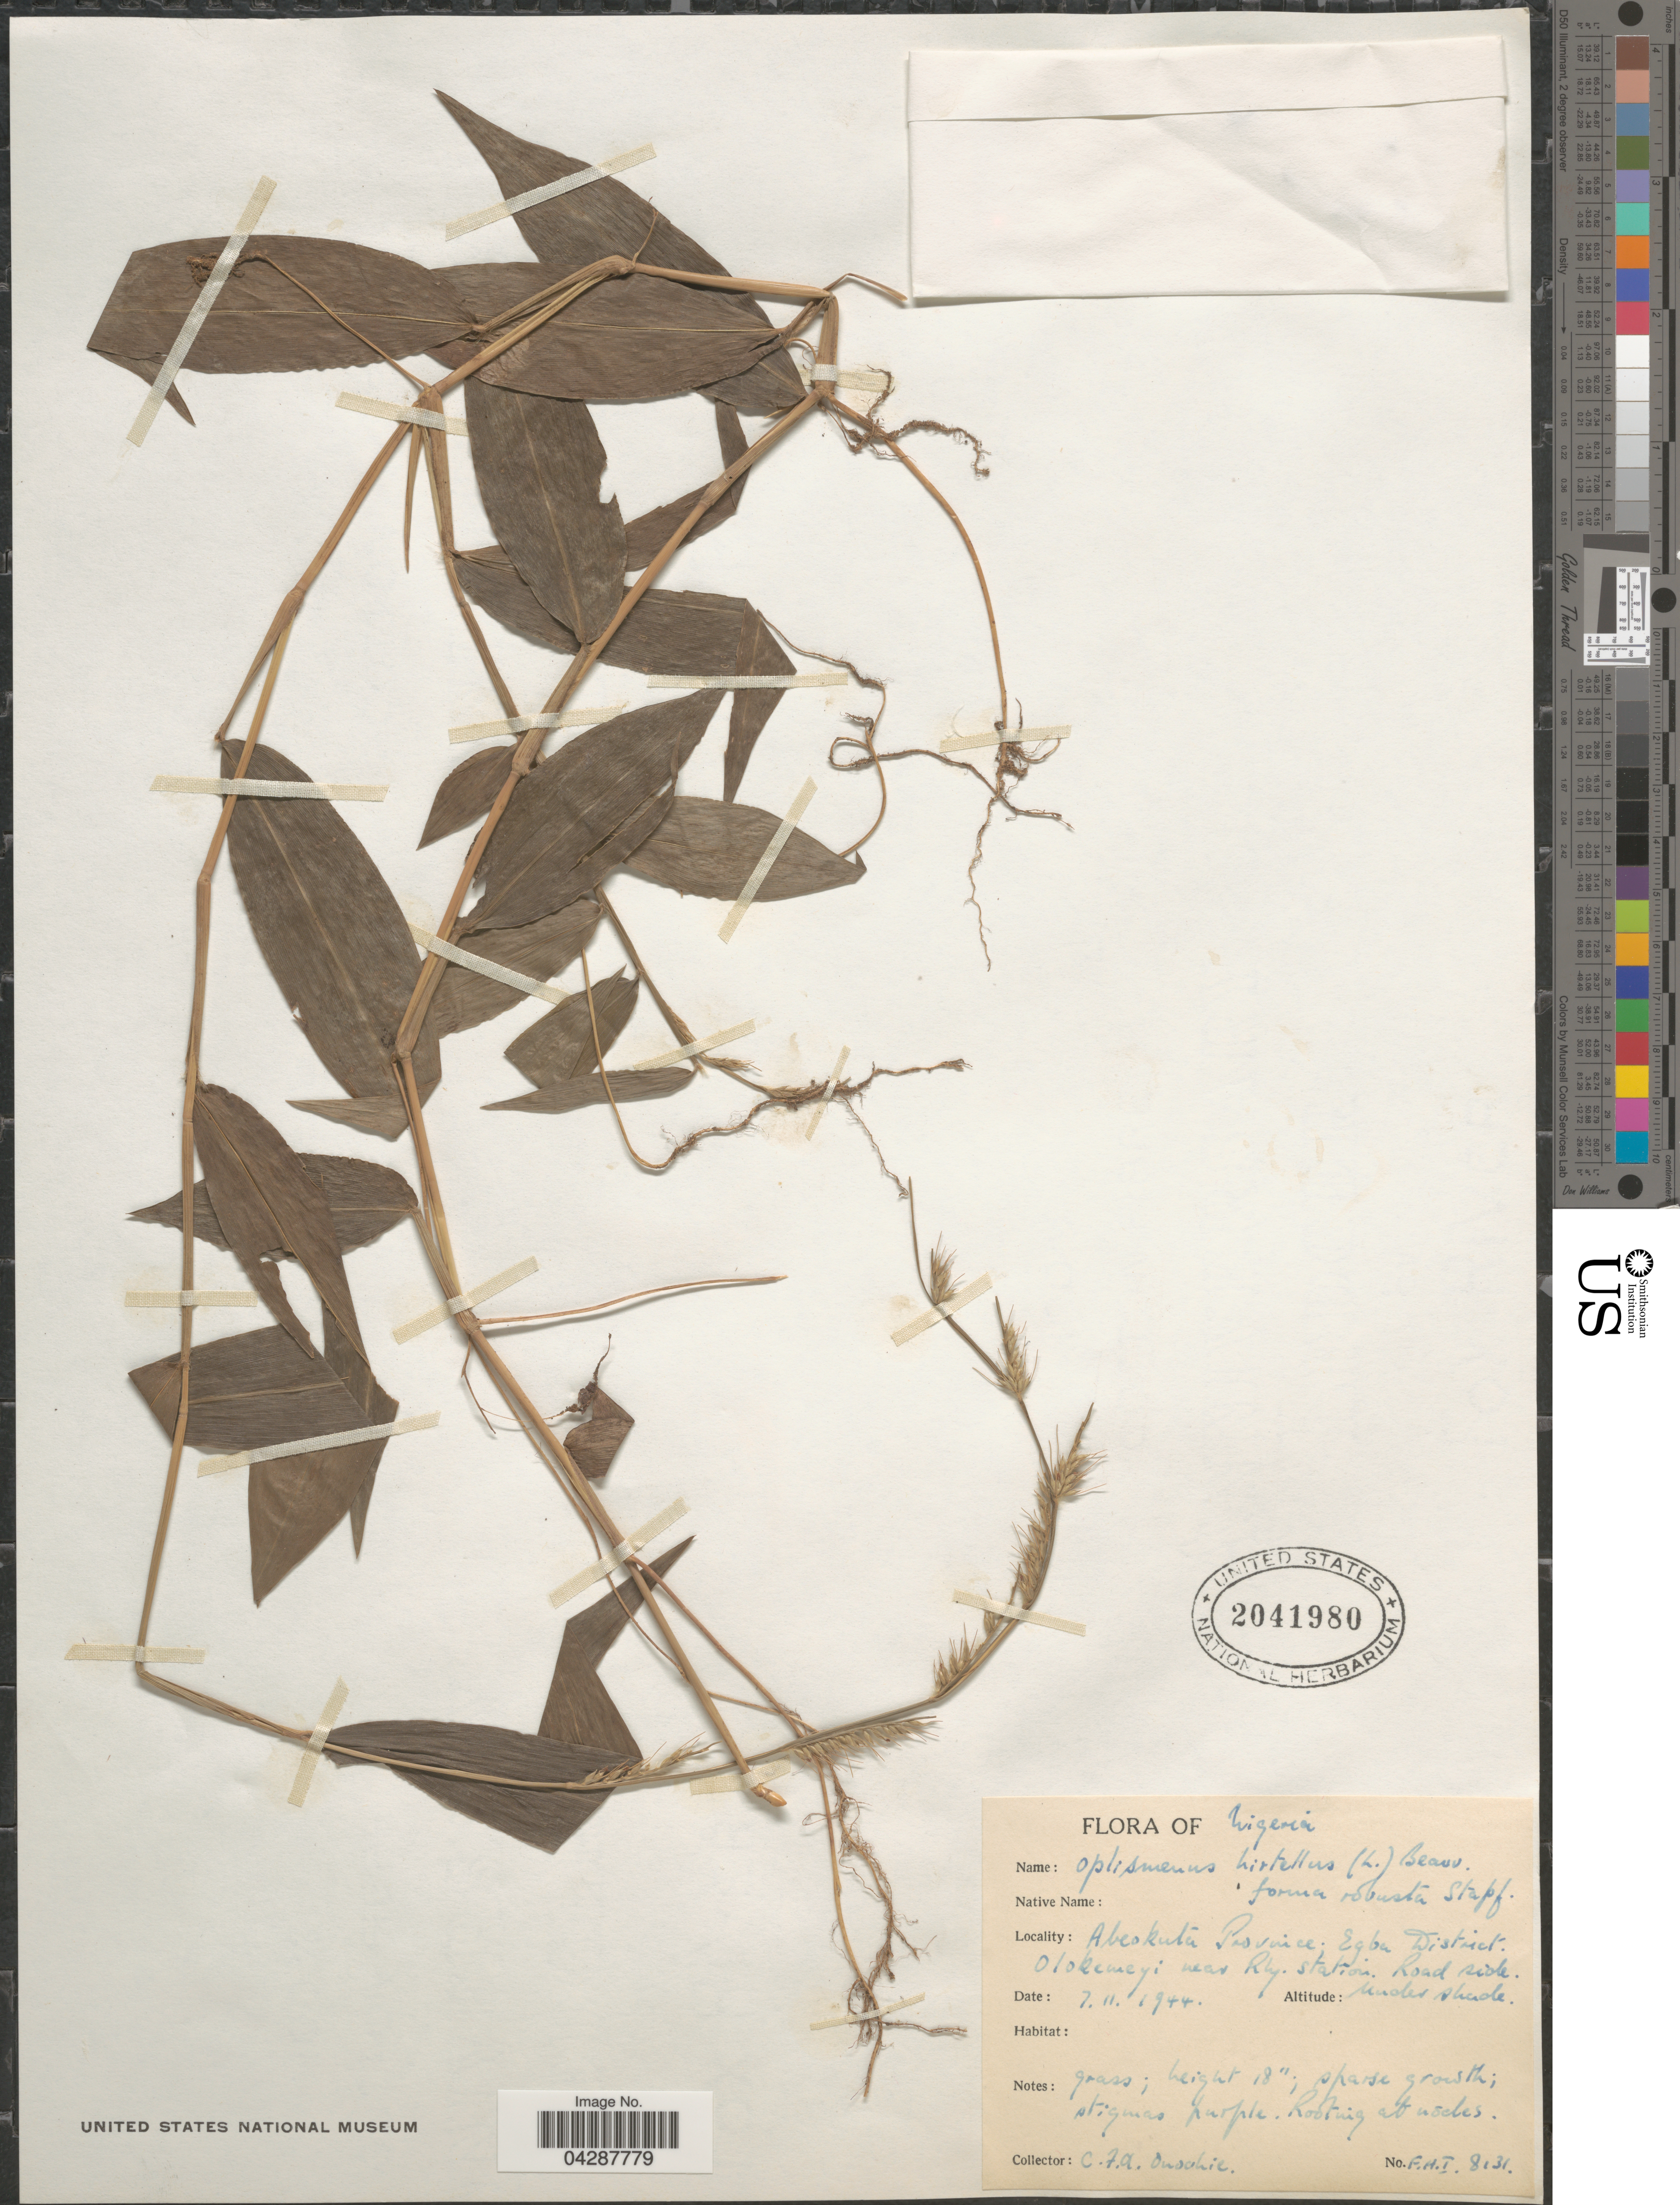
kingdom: Plantae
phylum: Tracheophyta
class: Liliopsida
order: Poales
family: Poaceae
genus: Oplismenus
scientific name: Oplismenus hirtellus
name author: (L.) P. Beauv.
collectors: C. Onochie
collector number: F.H.I.8131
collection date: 1911-02-07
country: Nigeria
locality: Abeokuta Province; Egbu District. Olokemeyi near Ry. station. Roadside.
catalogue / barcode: US 2041980